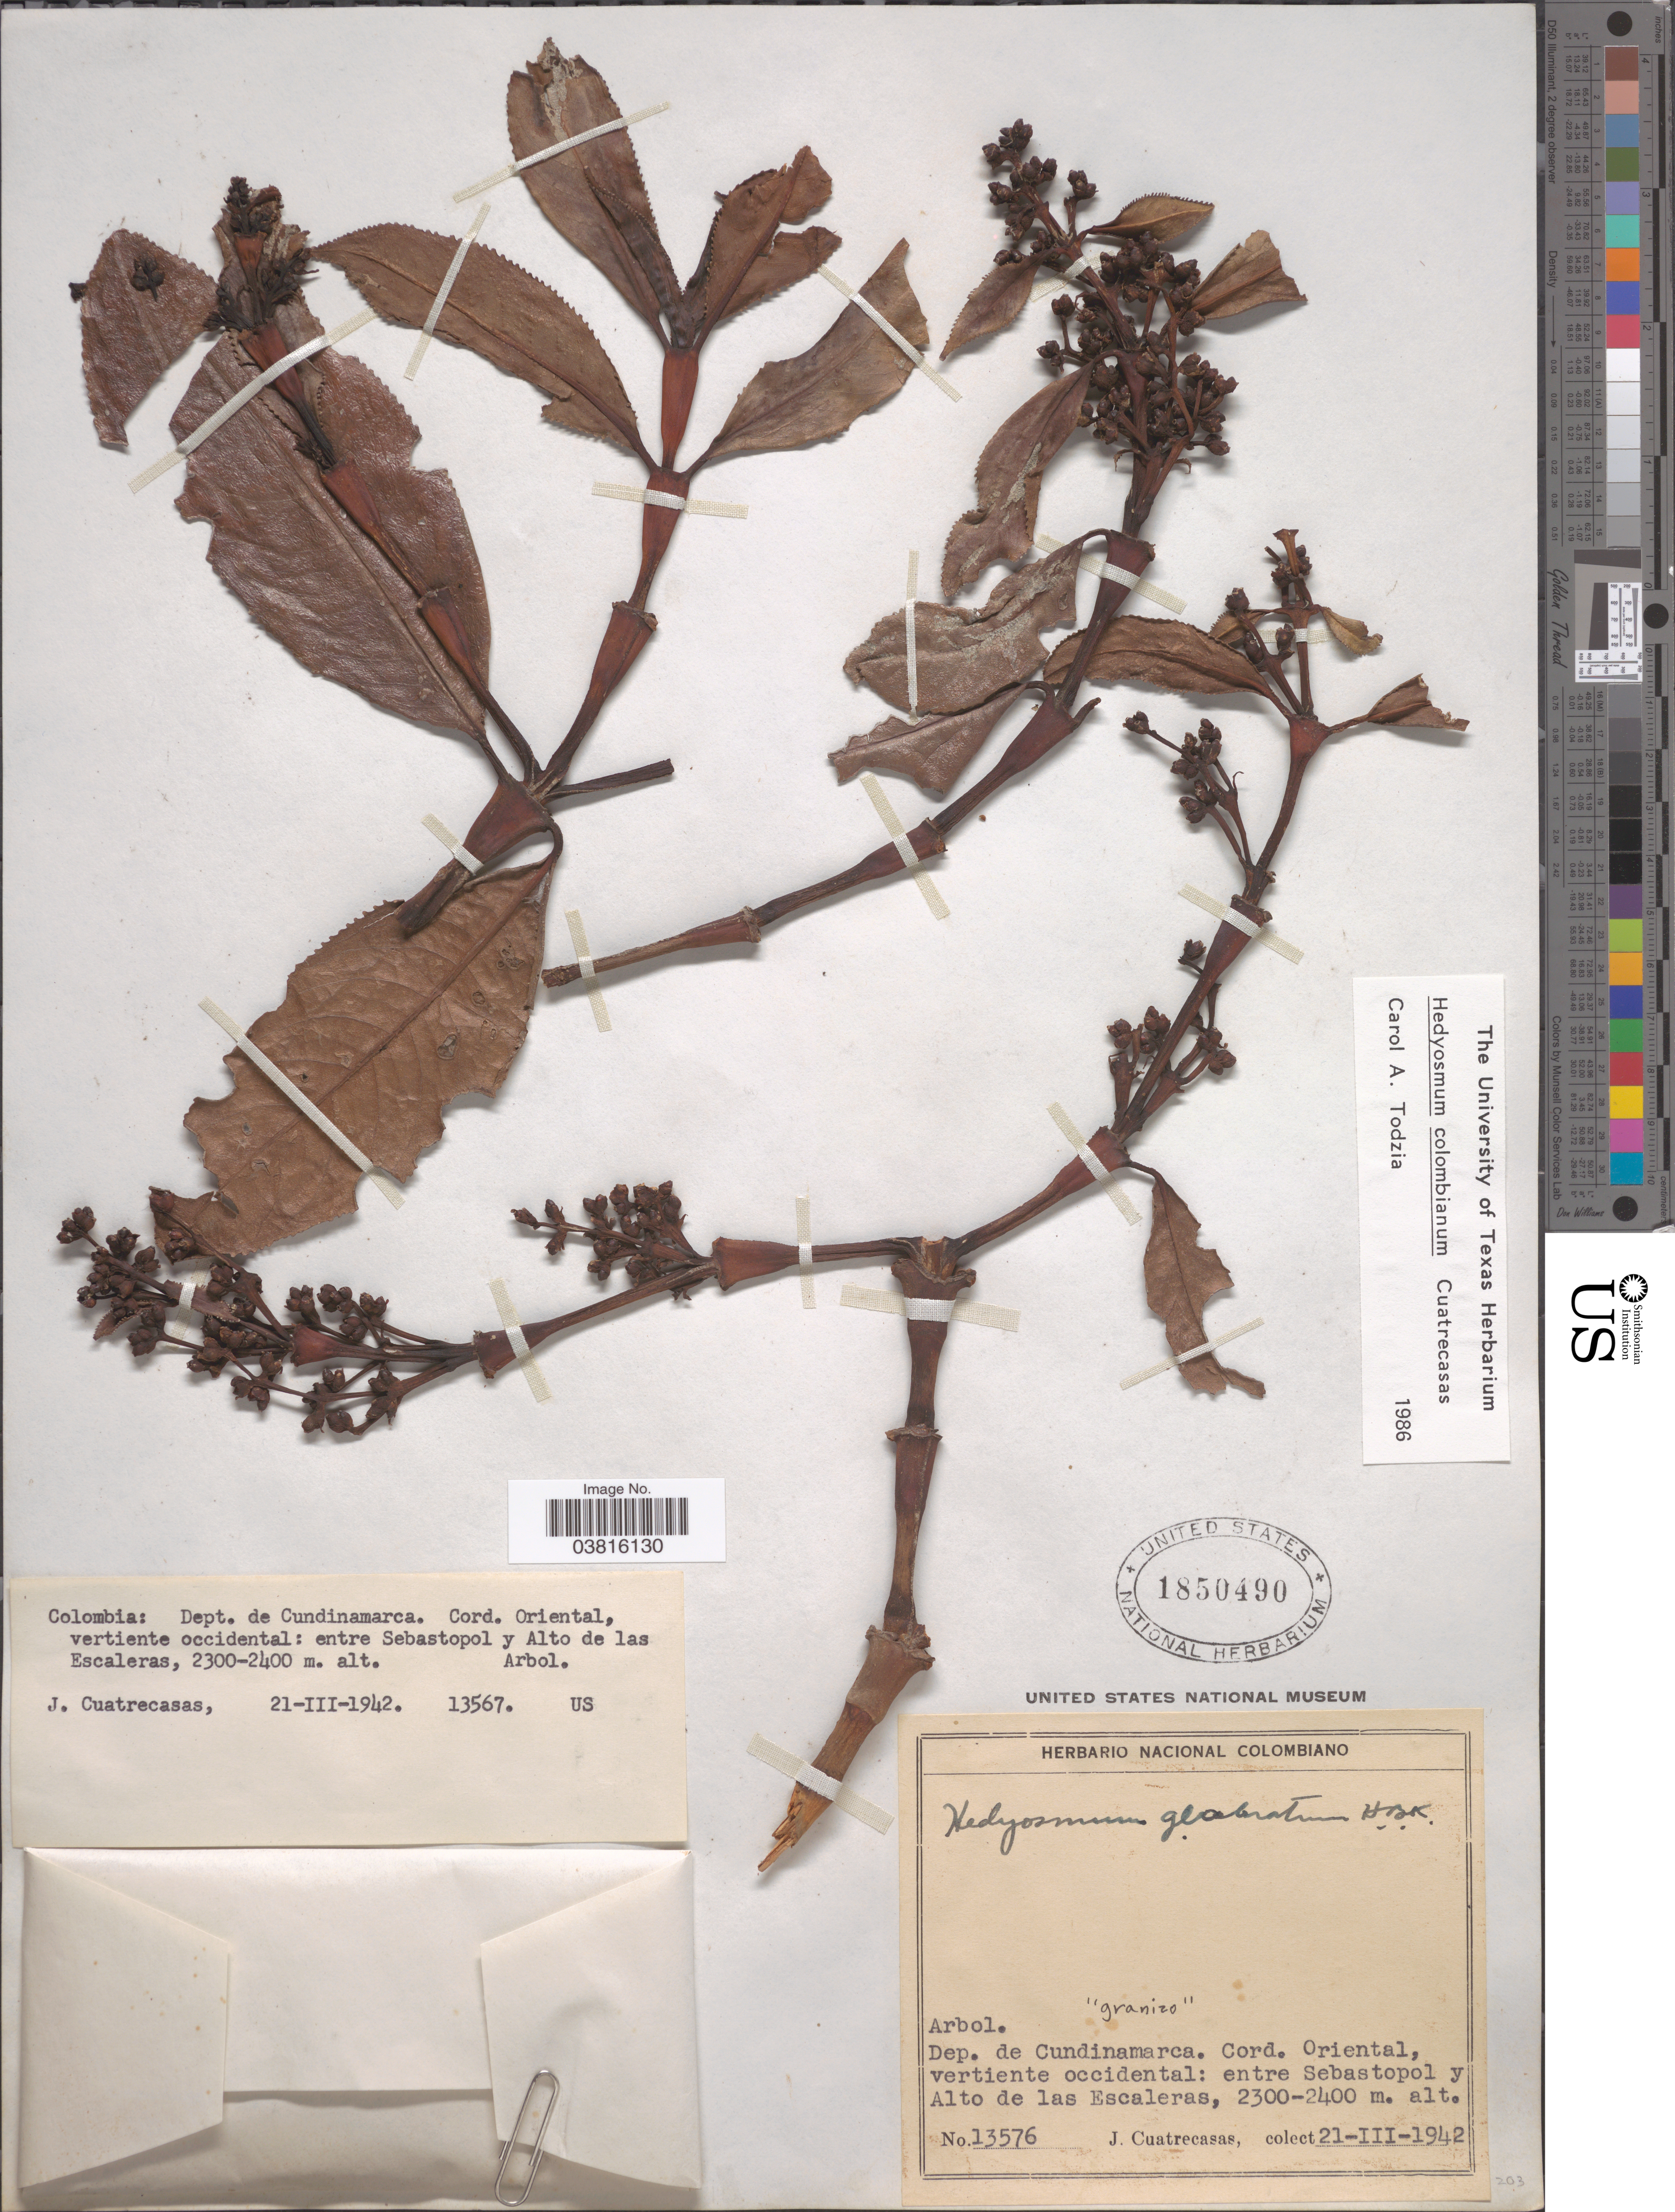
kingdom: Plantae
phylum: Tracheophyta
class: Magnoliopsida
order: Chloranthales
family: Chloranthaceae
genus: Hedyosmum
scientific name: Hedyosmum colombianum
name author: Cuatrec.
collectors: J. Cuatrecasas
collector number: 13576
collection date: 1942-03-21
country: Colombia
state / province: Cundinamarca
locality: Dep. de Cundinamarca. Cord. Oriental, vertiente occidental: entre Sebastopol y Alto de las Escaleras.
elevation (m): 2300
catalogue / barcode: US 1850490